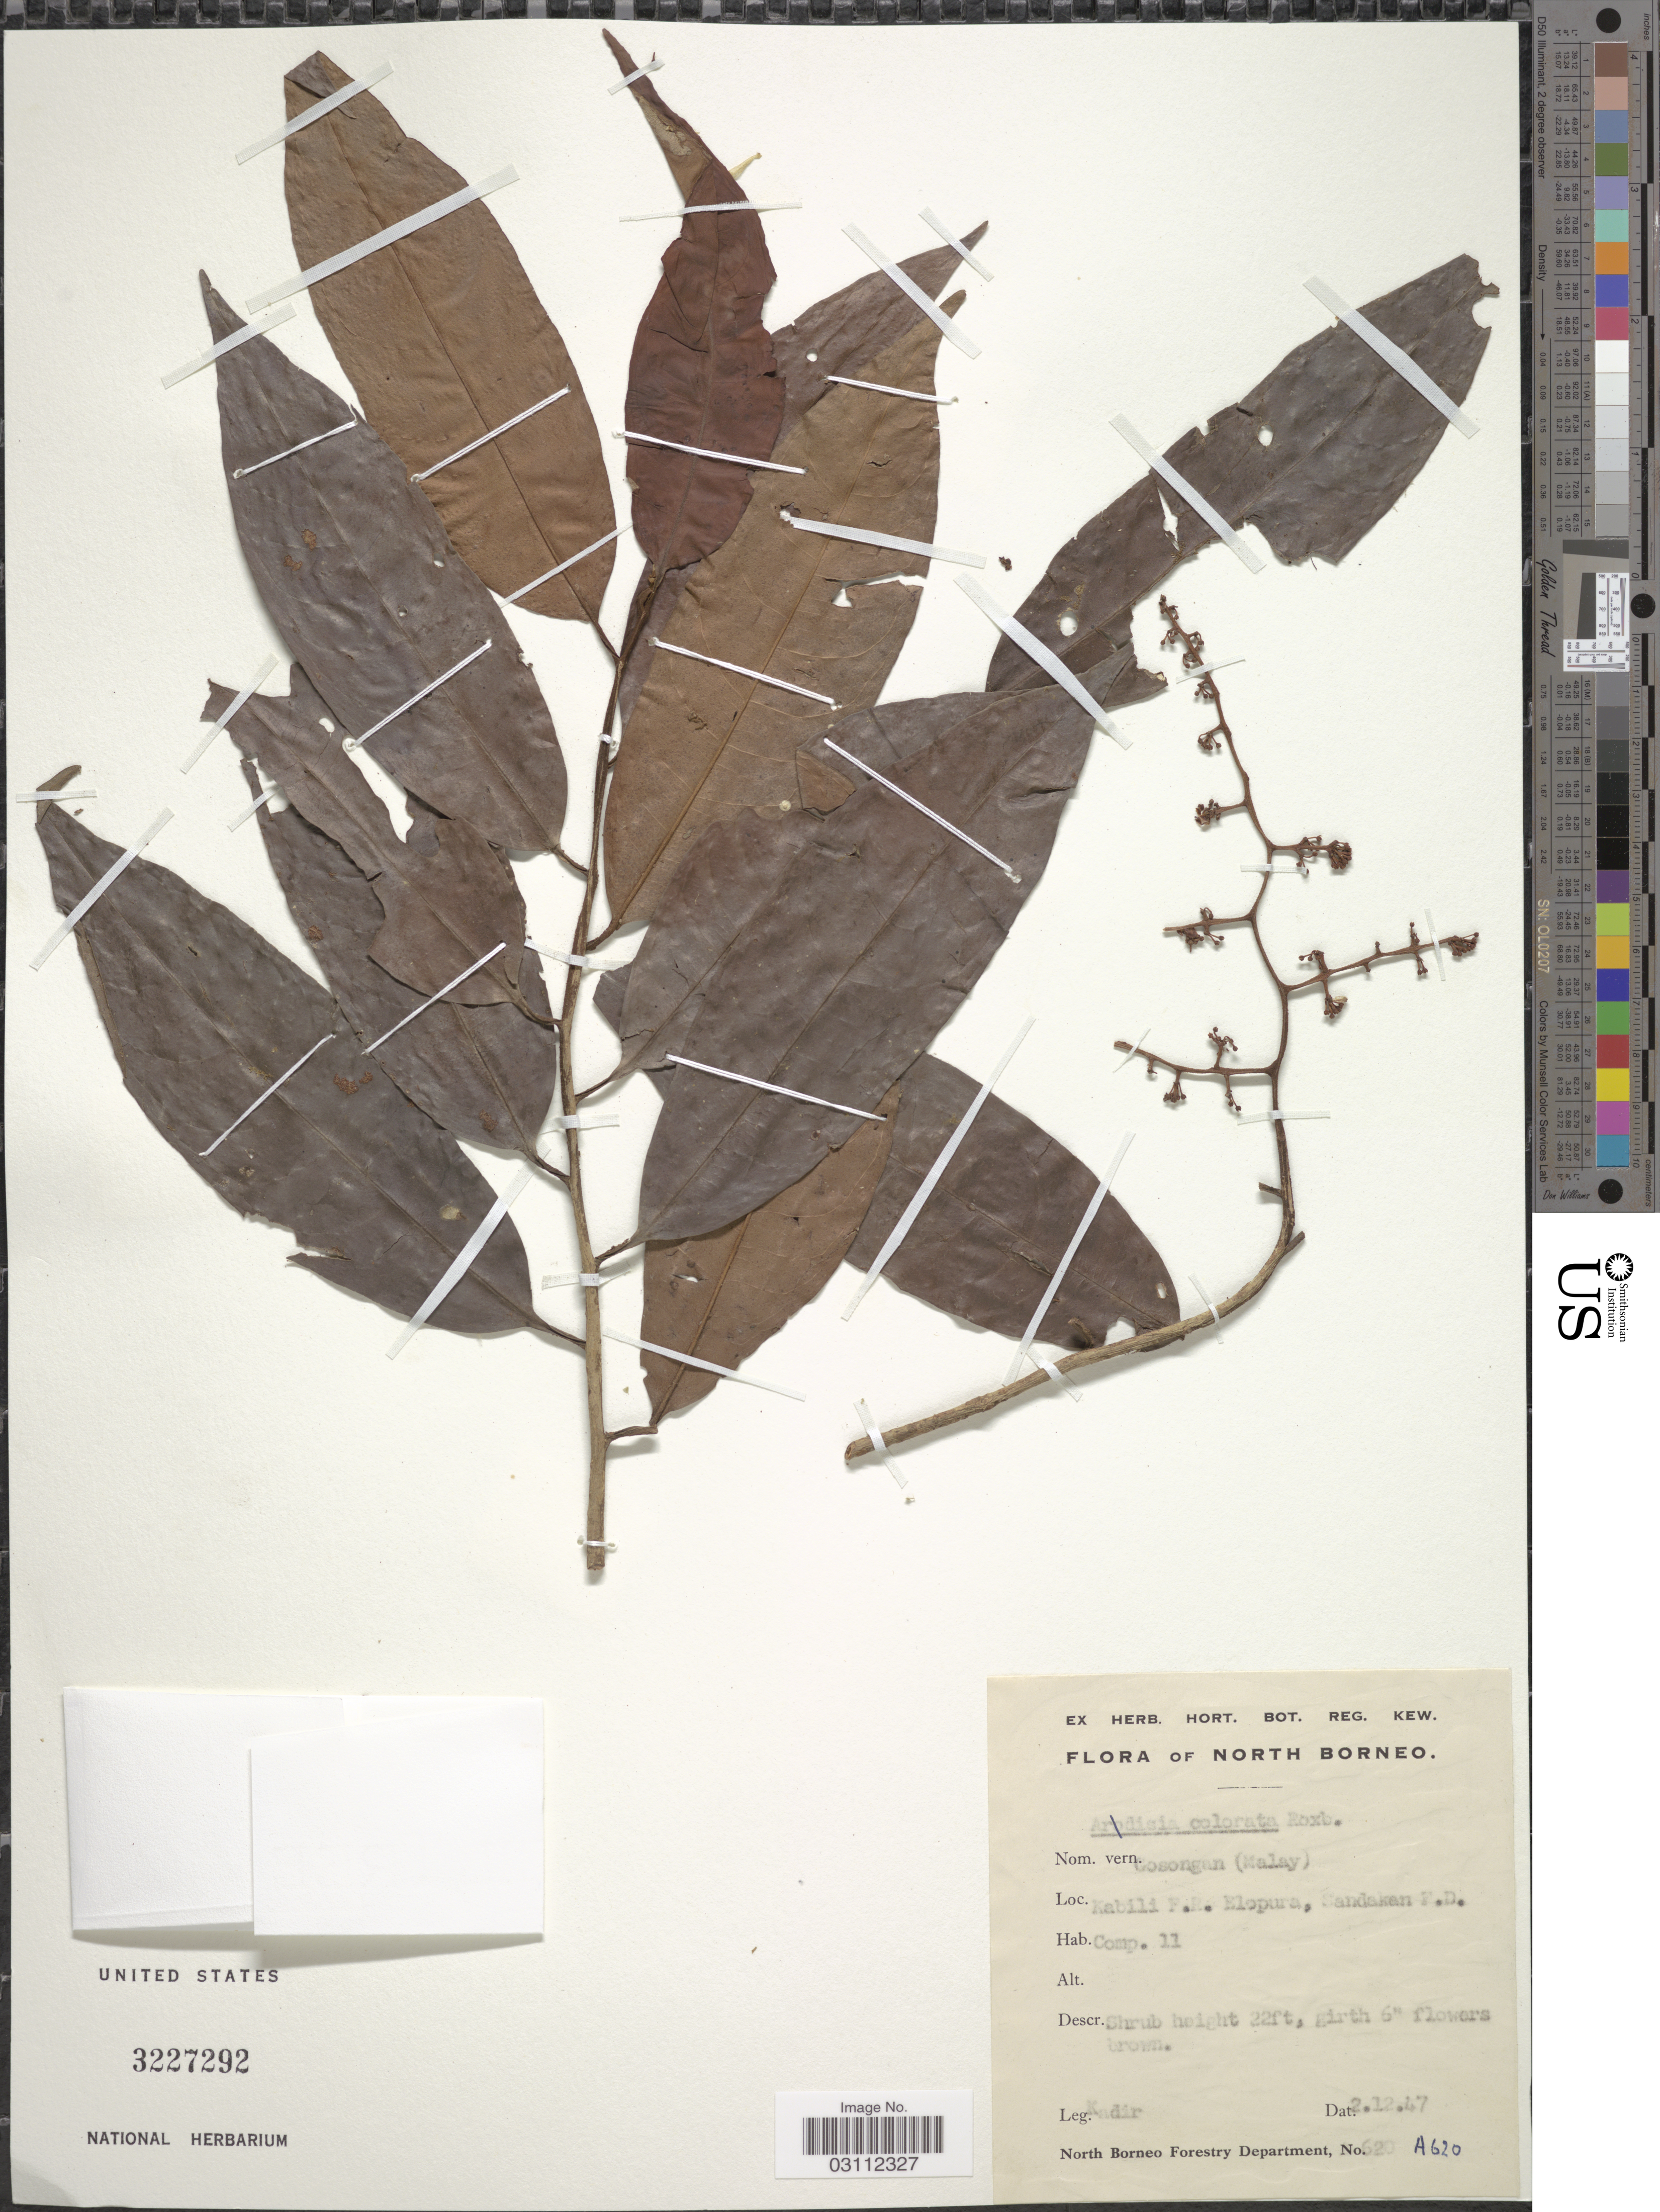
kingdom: Plantae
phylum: Tracheophyta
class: Magnoliopsida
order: Ericales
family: Primulaceae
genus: Ardisia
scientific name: Ardisia colorata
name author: Roxb.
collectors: -. Kadir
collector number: A620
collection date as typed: Transcribed d/m/y: 2/12/47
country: Malaysia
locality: North Borneo. Kabili F.R. Elopura, Sandakan F.D. Comp. 11.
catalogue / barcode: US 3227292